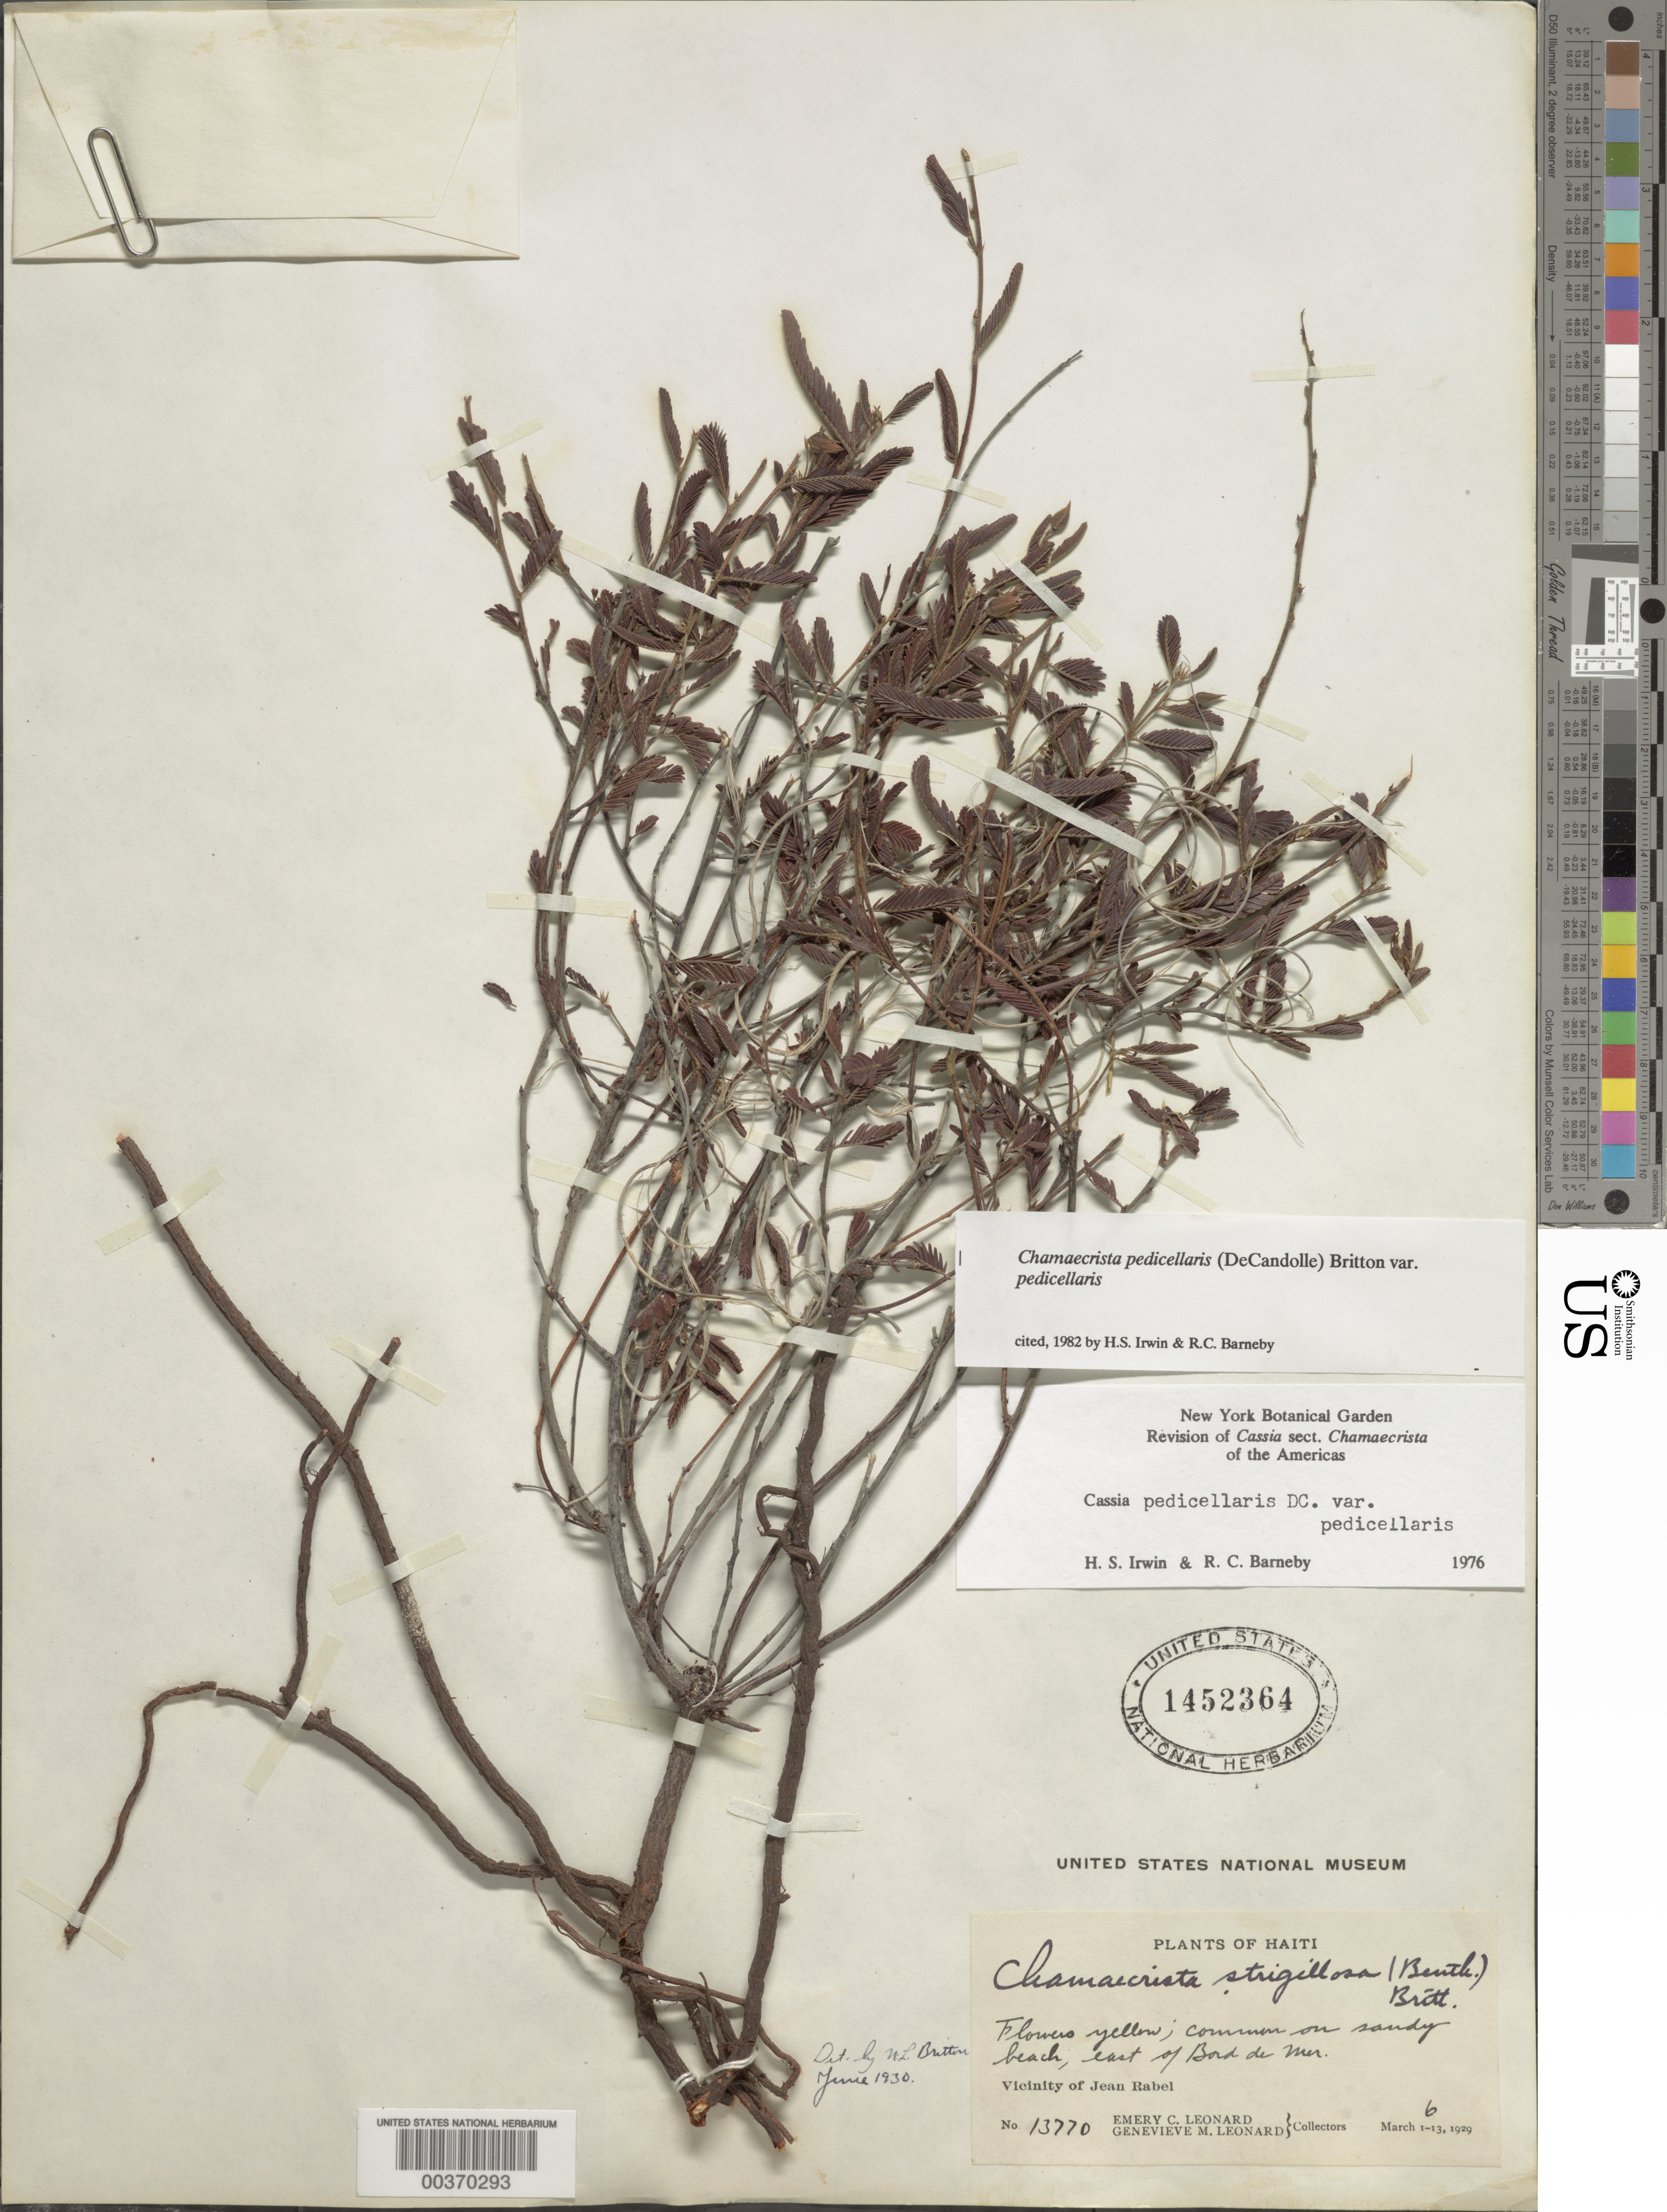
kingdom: Plantae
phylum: Tracheophyta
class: Magnoliopsida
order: Fabales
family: Fabaceae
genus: Chamaecrista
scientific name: Chamaecrista pedicellaris var. pedicellaris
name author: Britton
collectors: E. C. Leonard & G. M. Leonard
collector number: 13770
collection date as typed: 06 Mar 1929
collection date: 1929-03-06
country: Haiti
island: Hispaniola Island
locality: On beach, e of bord de mer; vicinity of jean rabel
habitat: Sandy beach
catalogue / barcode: US 1452364